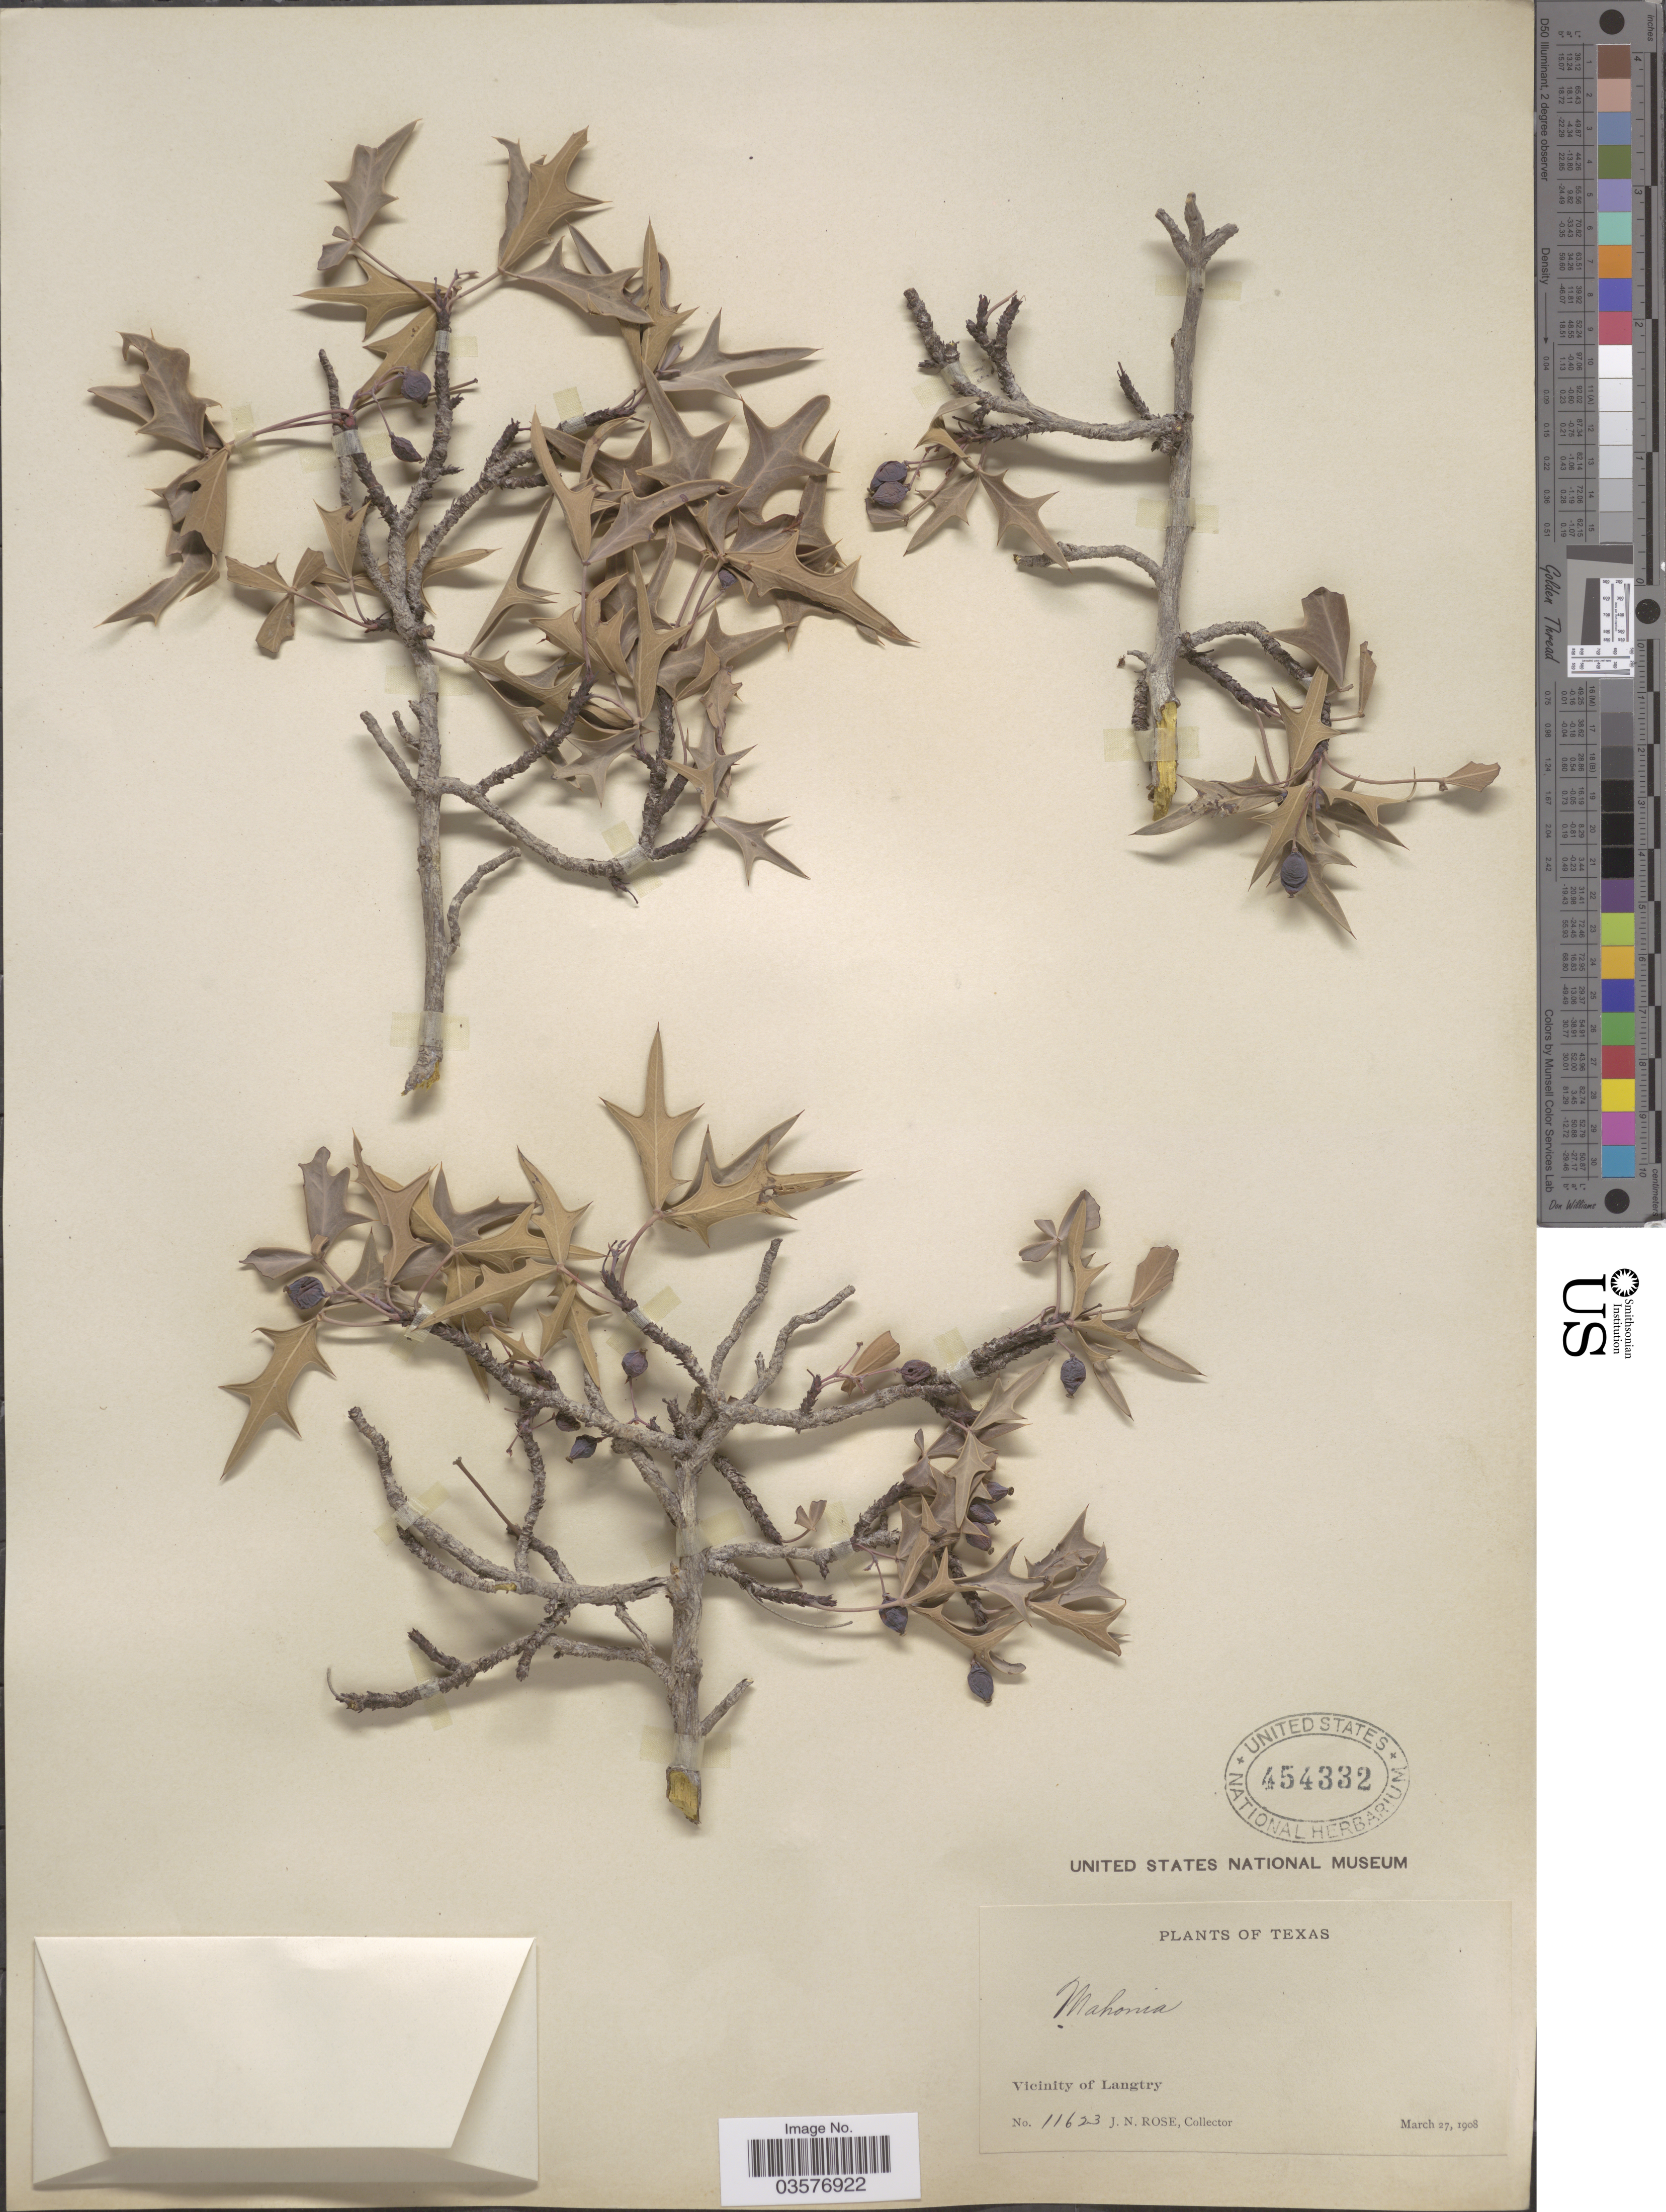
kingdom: Plantae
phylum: Tracheophyta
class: Magnoliopsida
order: Ranunculales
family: Berberidaceae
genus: Mahonia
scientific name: Mahonia trifoliolata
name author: (Monic.) Fedde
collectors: J. N. Rose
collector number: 11623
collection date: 1908-03-27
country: United States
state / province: Texas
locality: Vicinity of Langtry.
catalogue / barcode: US 454332